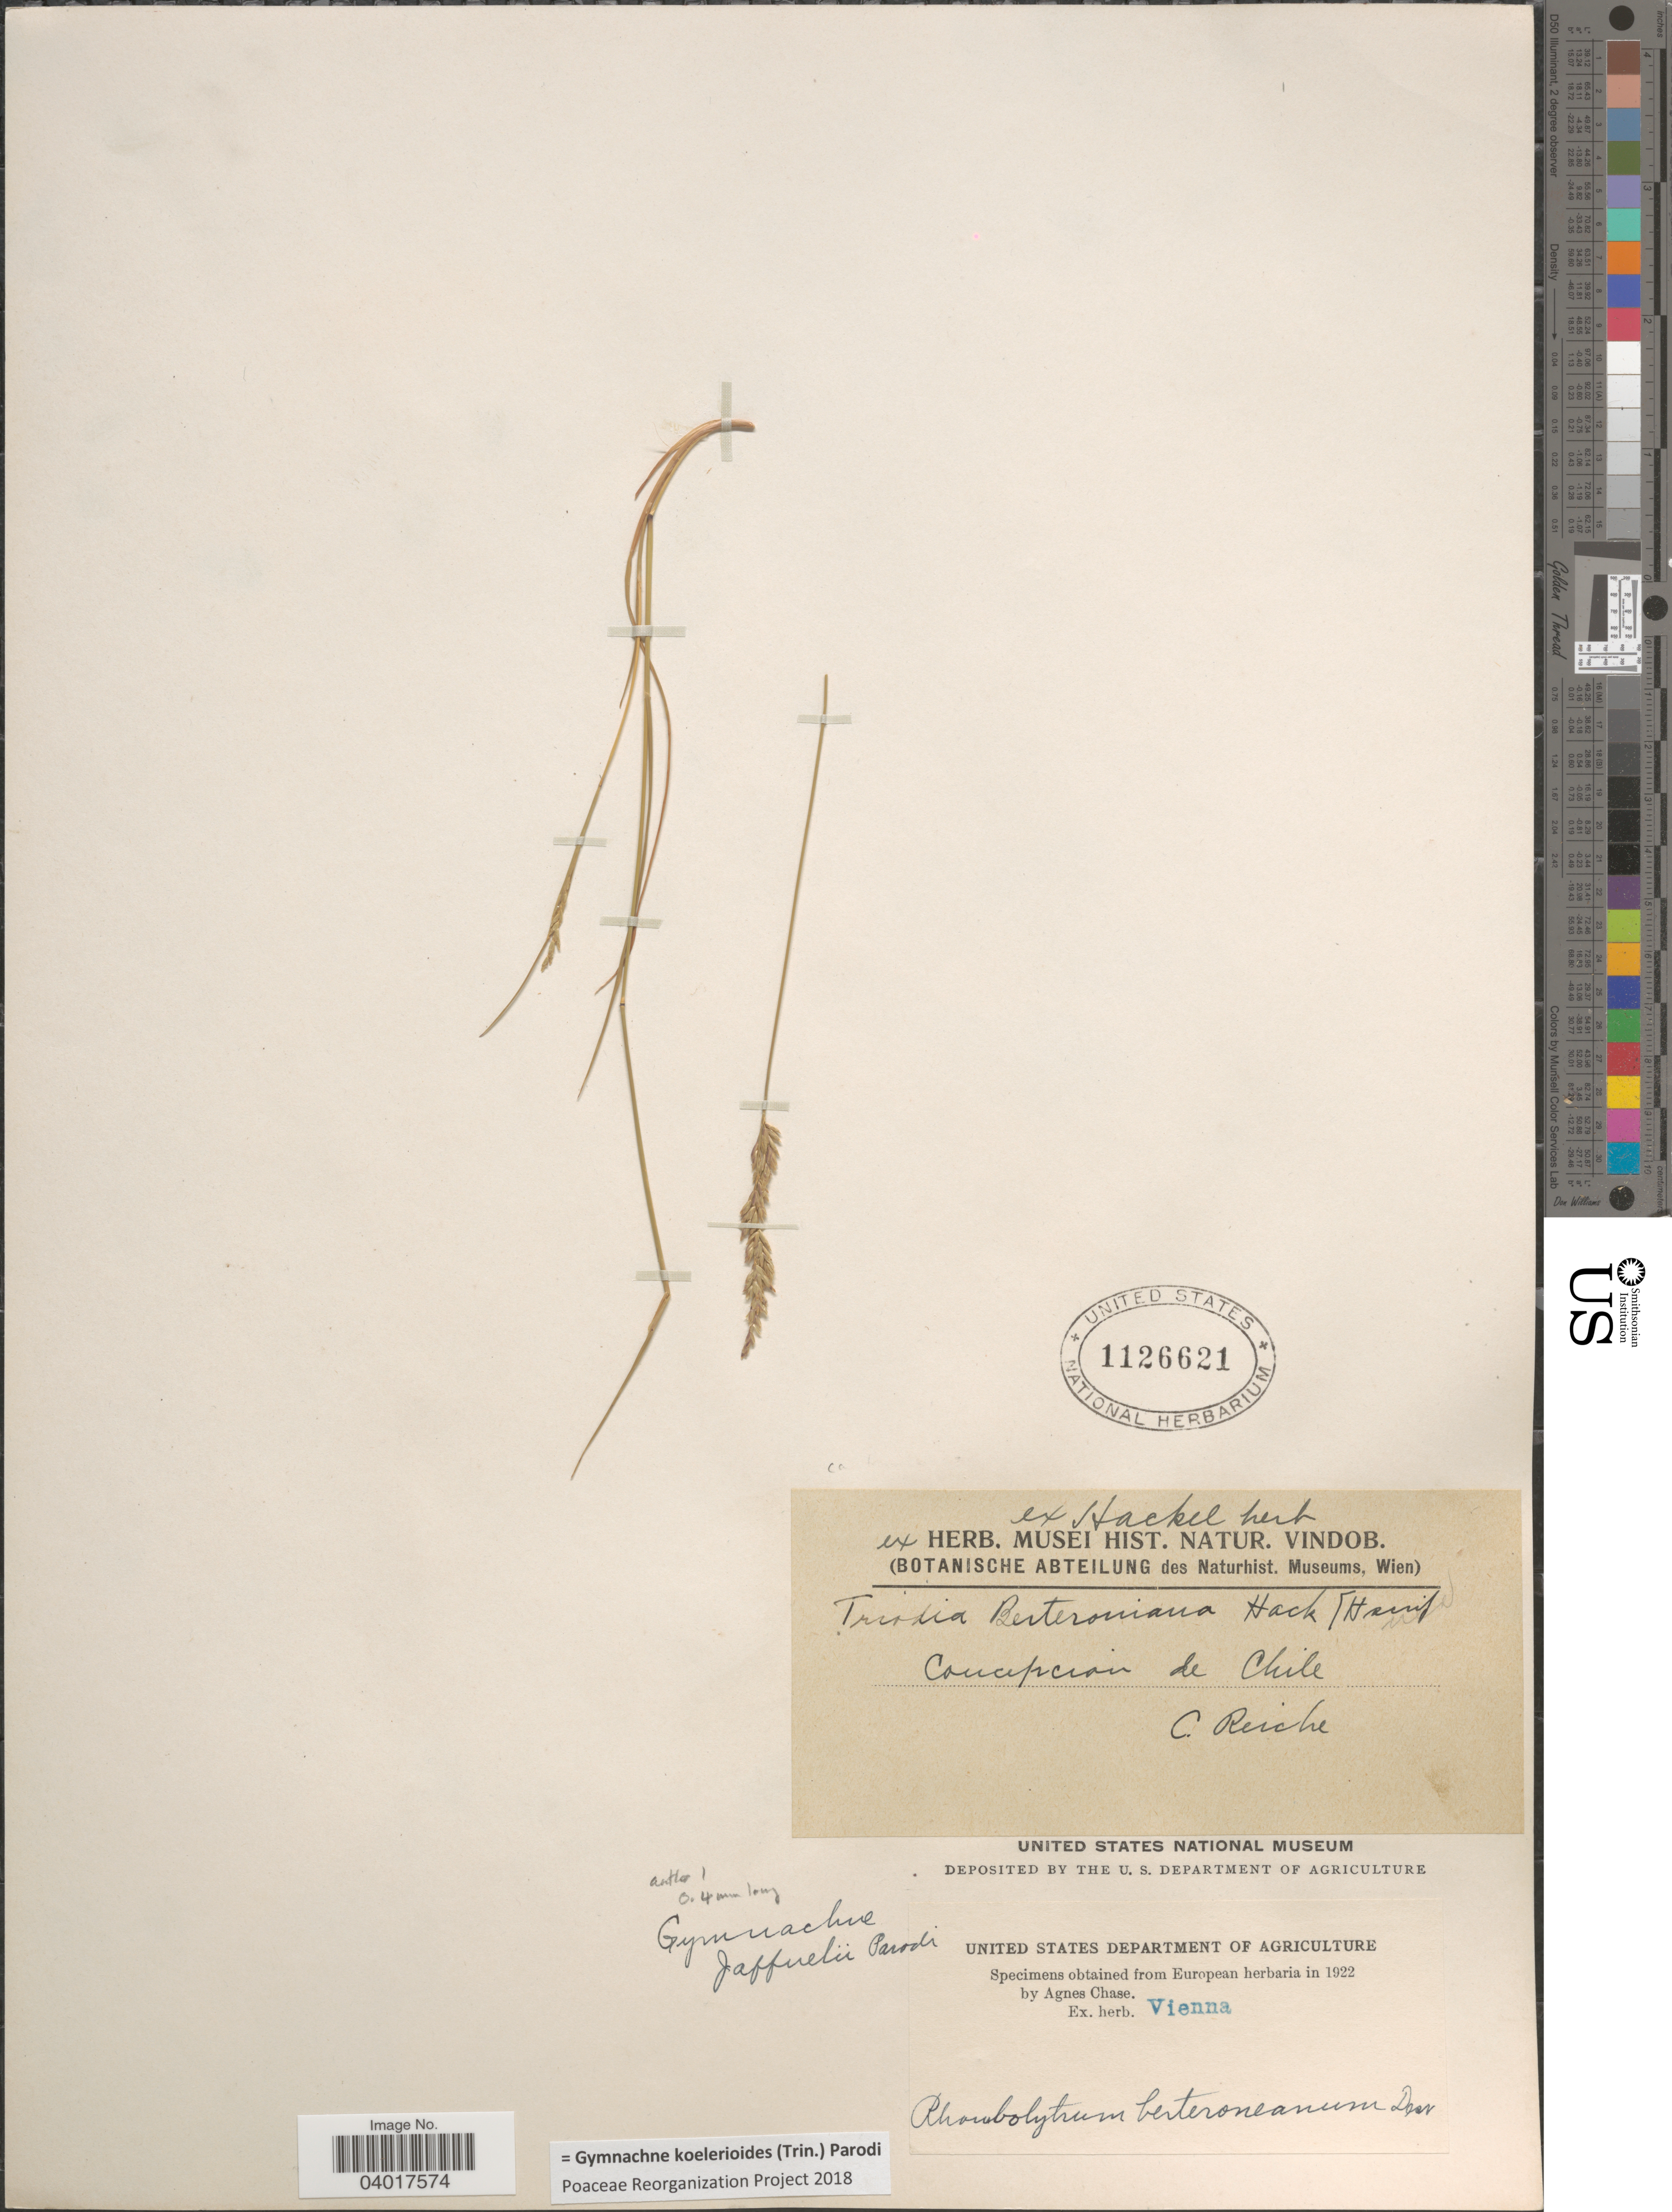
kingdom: Plantae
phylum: Tracheophyta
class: Liliopsida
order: Poales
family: Poaceae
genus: Rhombolytrum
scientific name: Rhombolytrum koelerioides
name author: (Trin.) L.N. Silva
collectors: Reiche, C.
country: Chile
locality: Concepcion de Chile.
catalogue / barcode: US 1126621